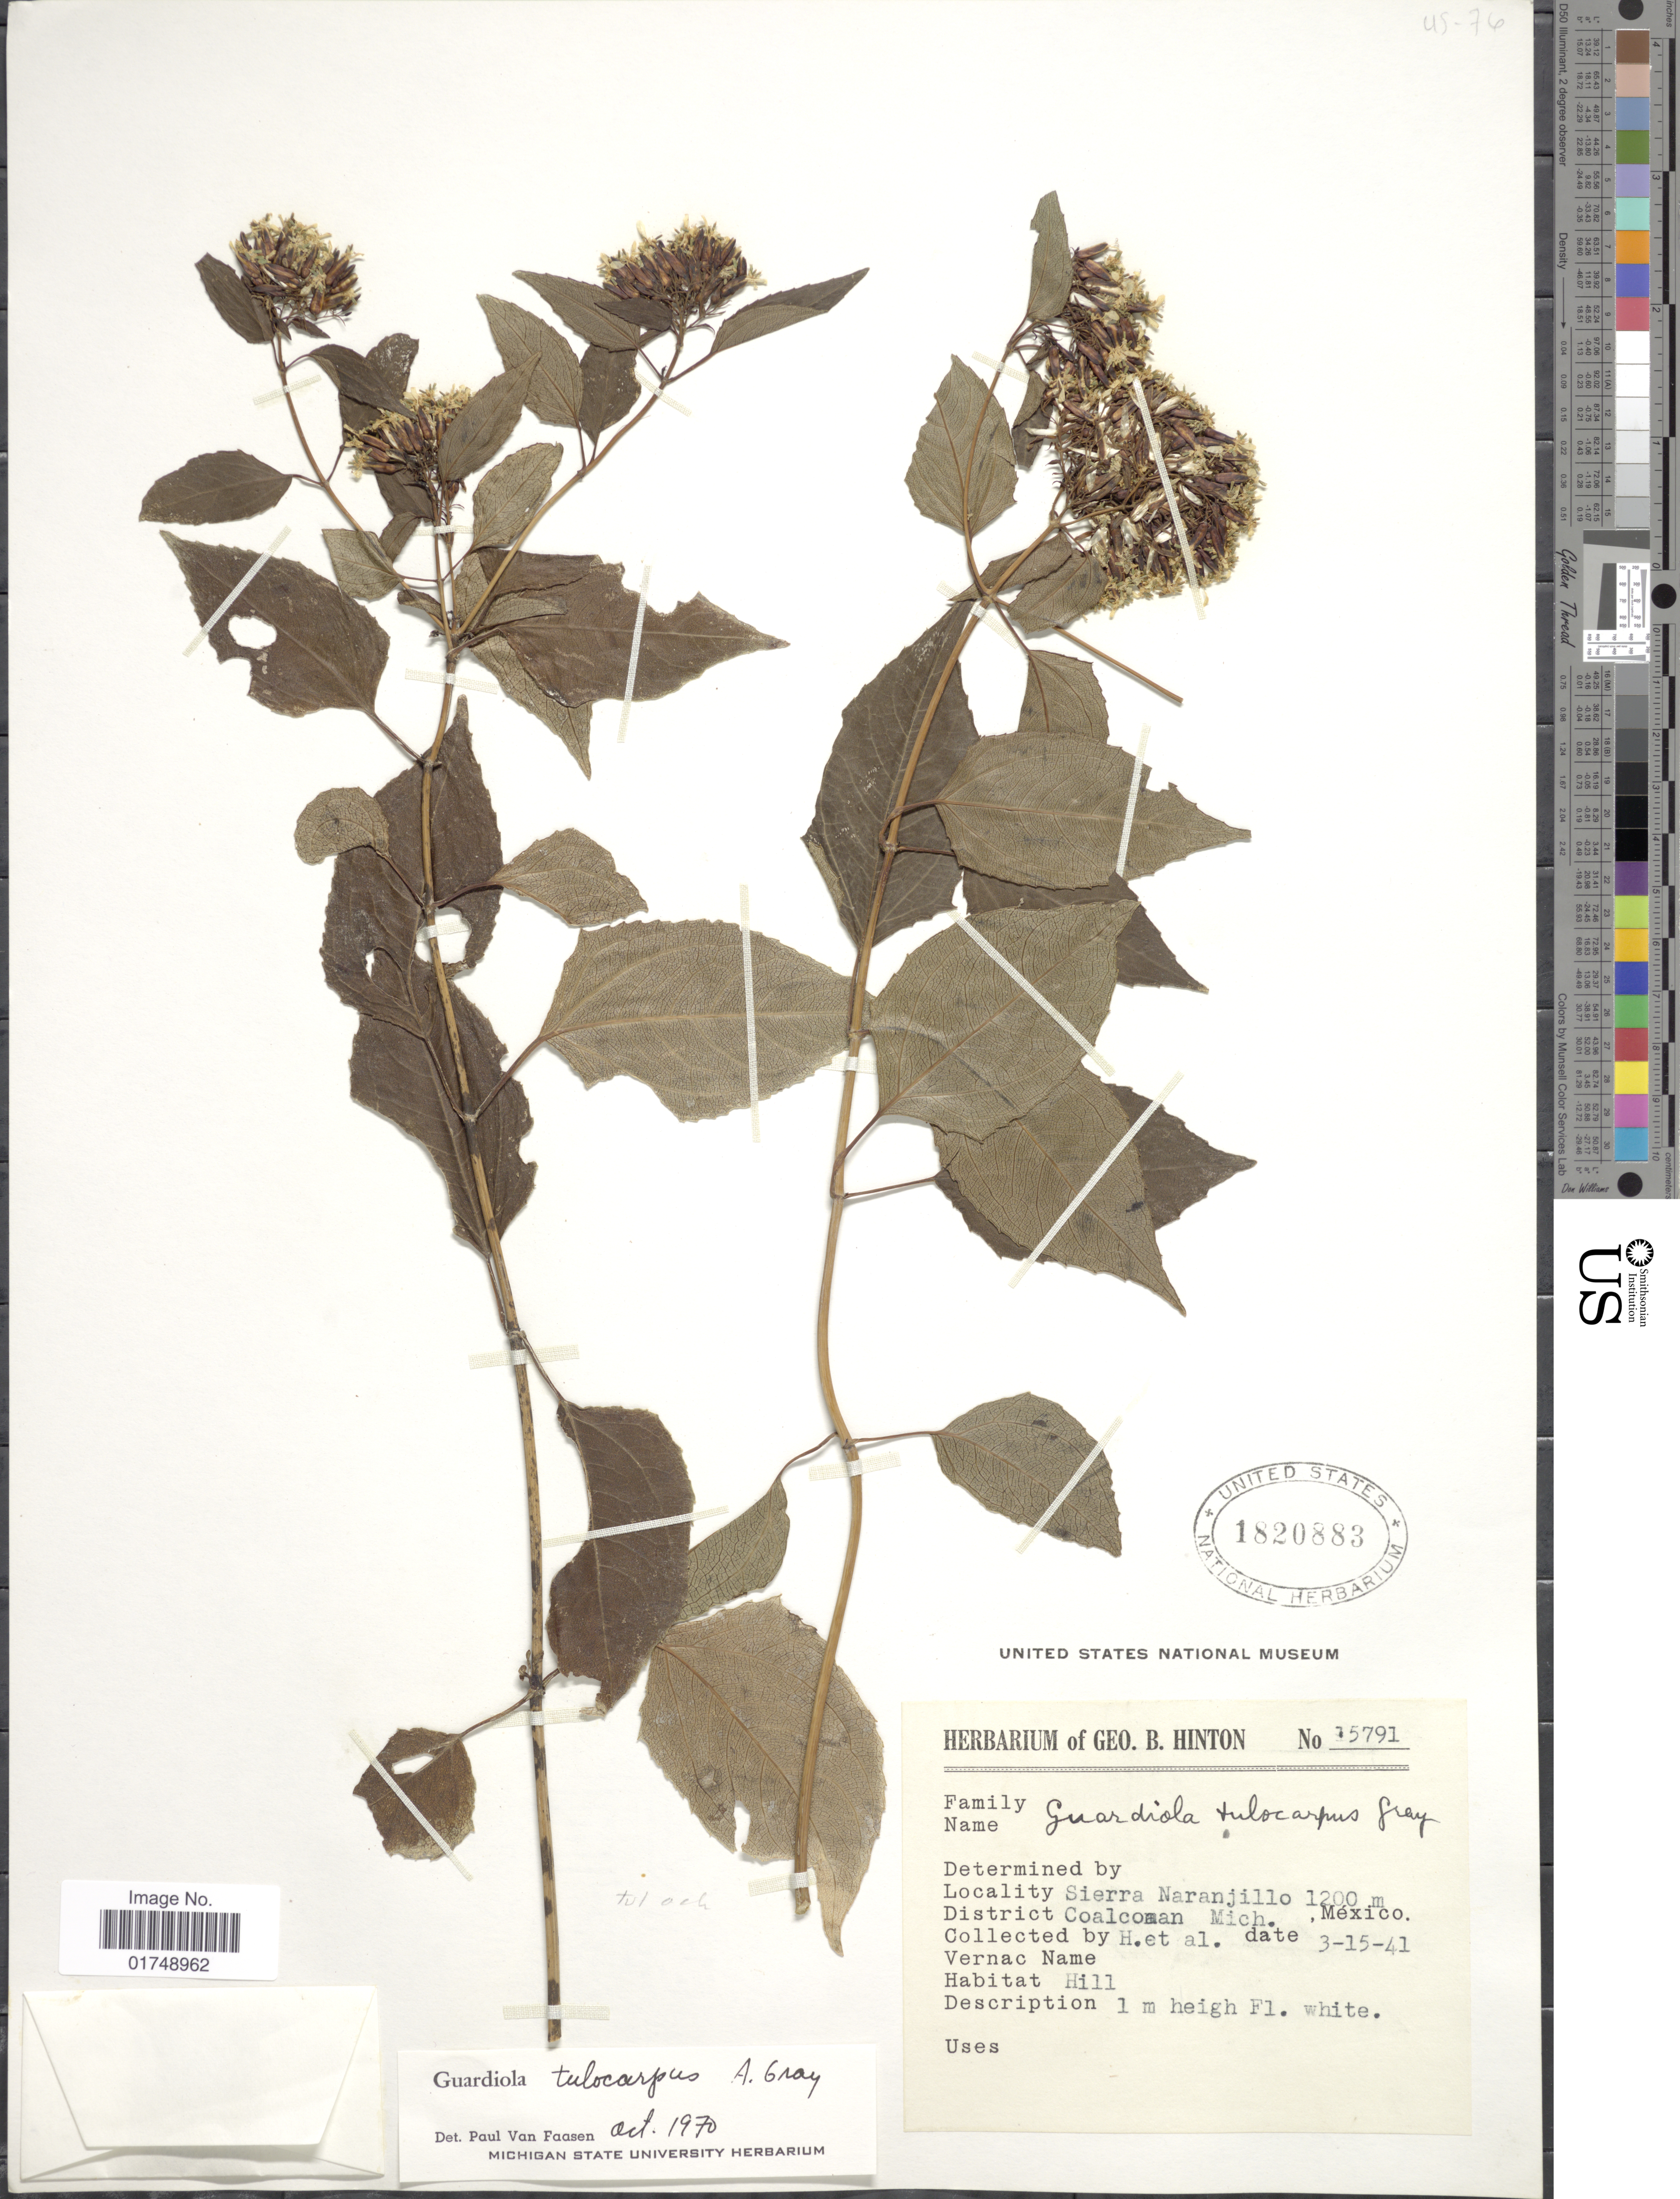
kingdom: Plantae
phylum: Tracheophyta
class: Magnoliopsida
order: Asterales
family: Asteraceae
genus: Guardiola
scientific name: Guardiola tulocarpus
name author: A. Gray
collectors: G. B. Hinton & et al.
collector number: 15791*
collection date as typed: Transcribed d/m/y: 15/3/41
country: Mexico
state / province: Michoacán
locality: Sierra Naranjillo. District Coalcoman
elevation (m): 1200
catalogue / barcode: US 1820883